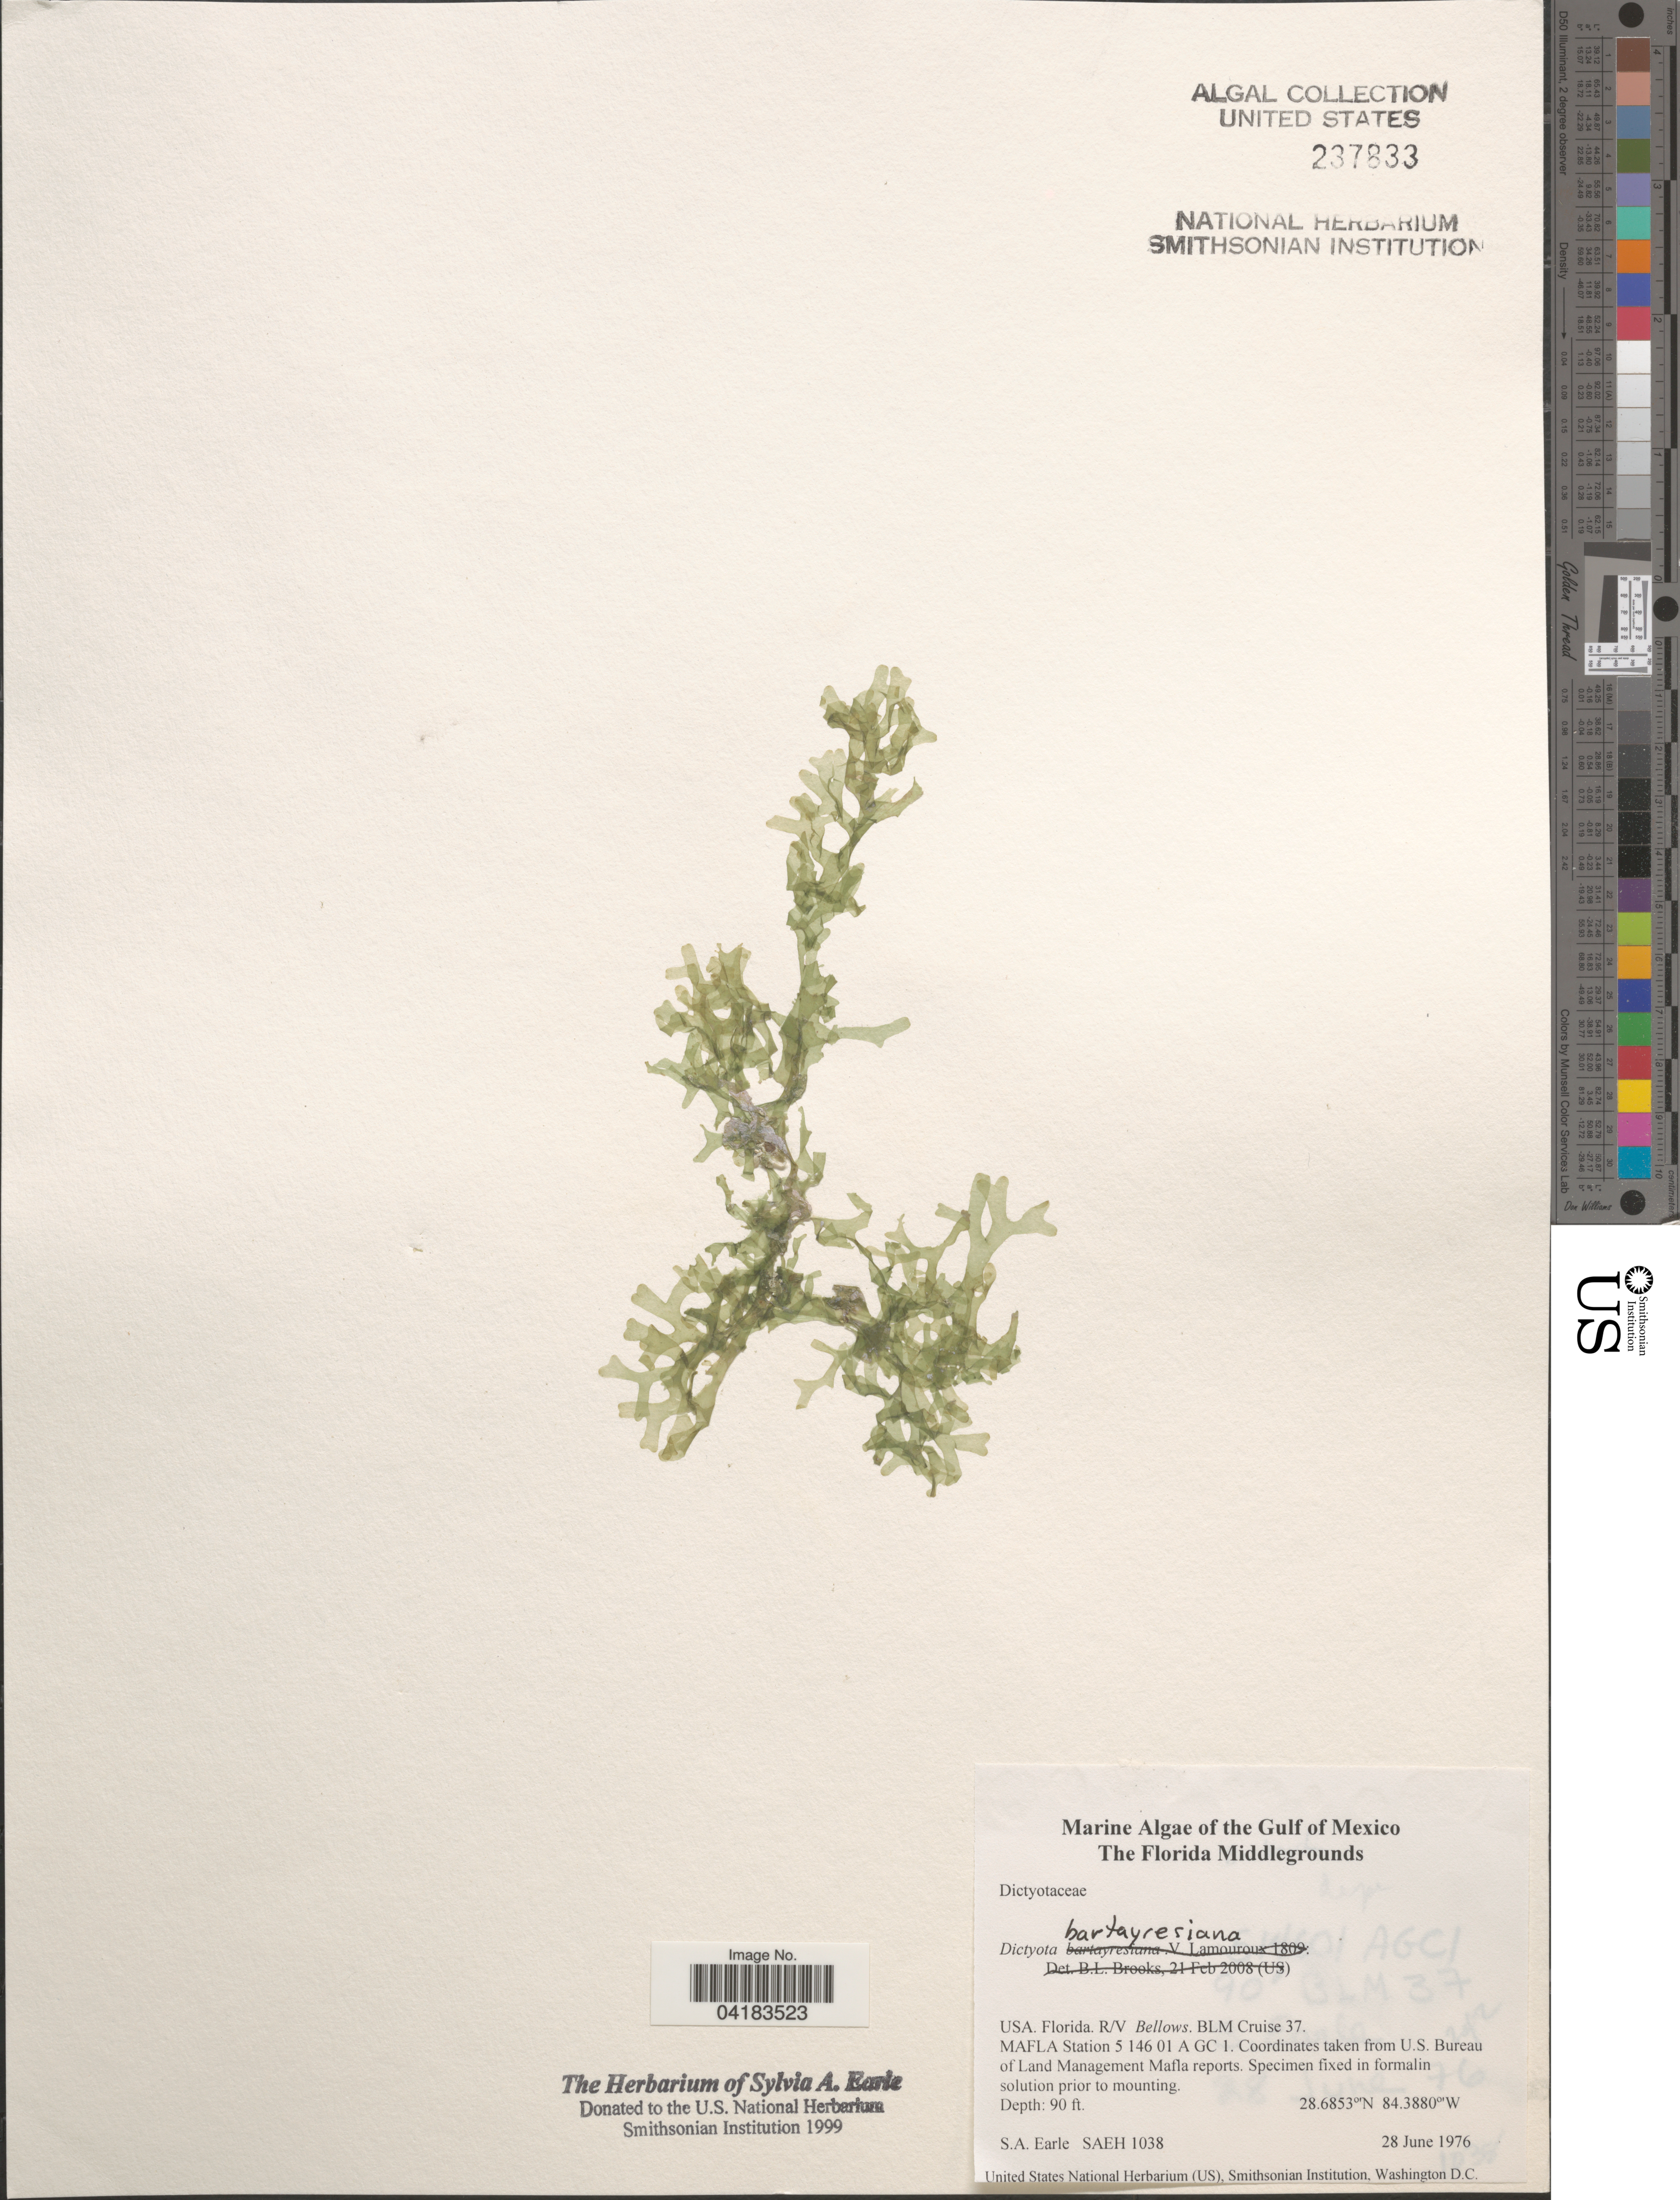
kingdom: Chromista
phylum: Ochrophyta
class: Phaeophyceae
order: Dictyotales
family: Dictyotaceae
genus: Dictyota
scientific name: Dictyota bartayresiana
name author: J.V.Lamouroux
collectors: S. A. Earle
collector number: SAEH1038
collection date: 1976-06-28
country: United States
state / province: Florida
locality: The Gulf of Mexico. The Florida Middlegrounds. R/V Bellows. BLM Cruise 37. MAFLA Station 5 146 01 A GC 1. Coordinates taken from U.S. Bureau of Land Management Mafla reports. Far end of transect A.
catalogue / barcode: US 237833